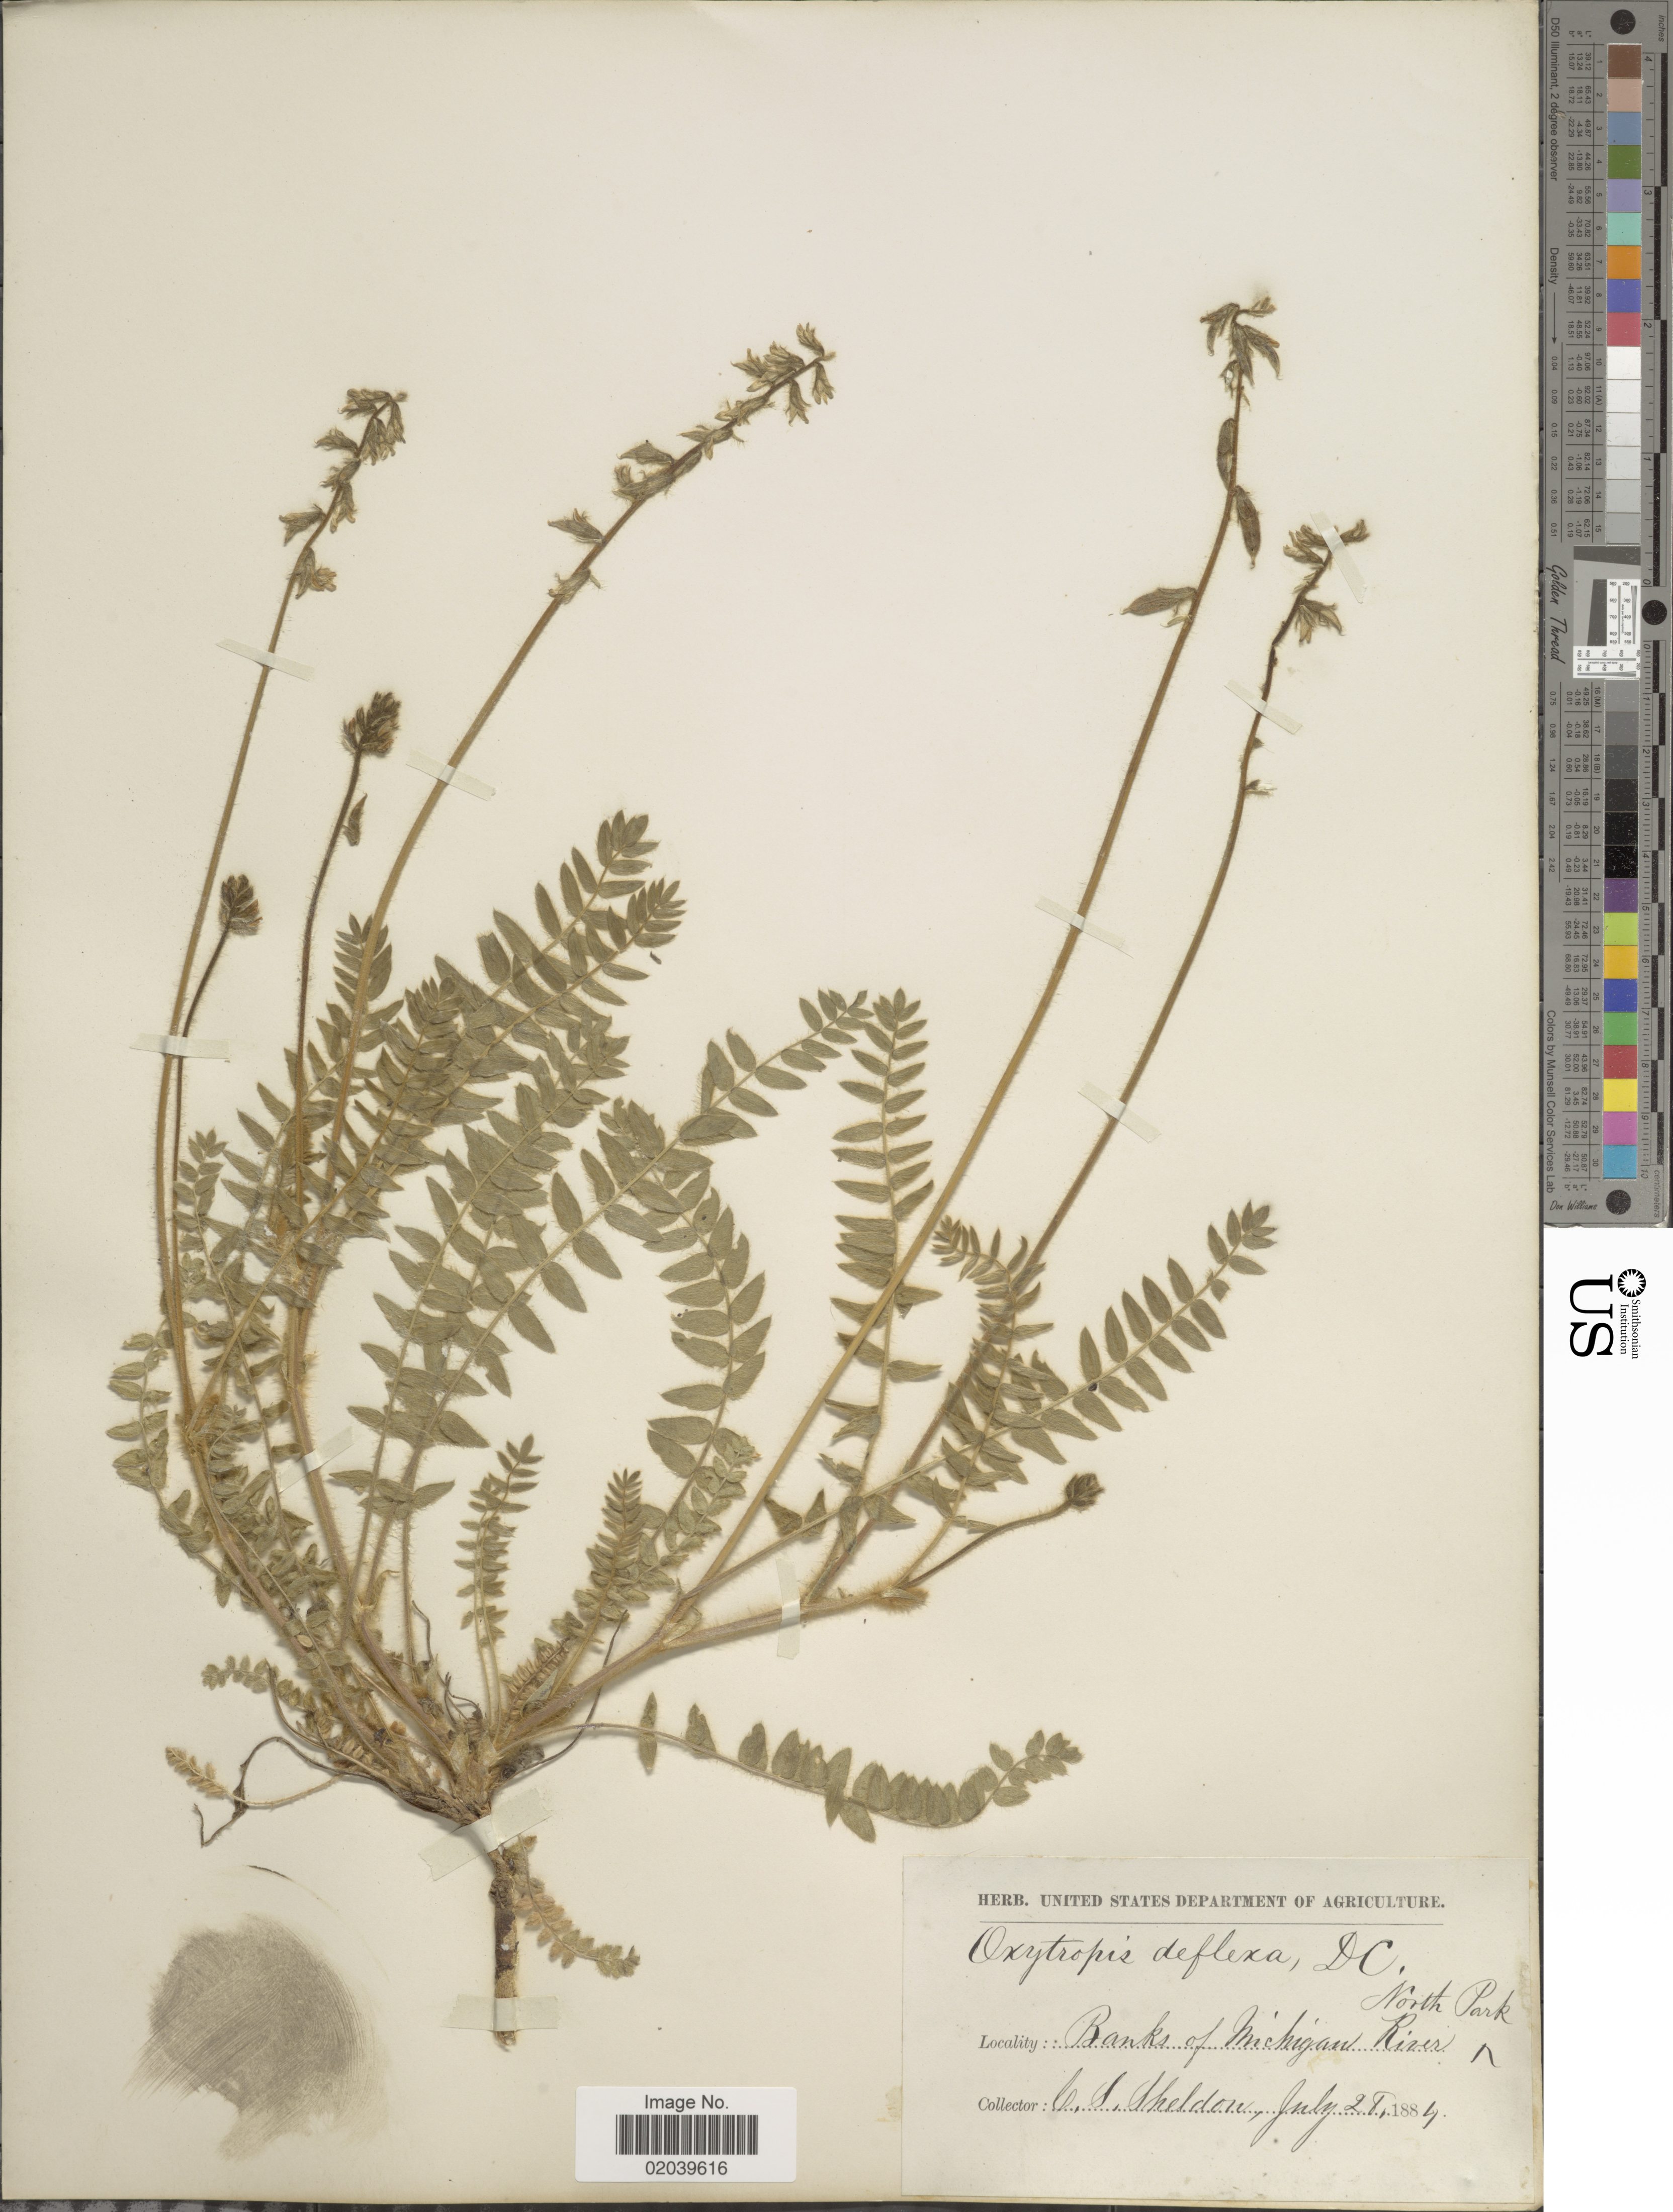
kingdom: Plantae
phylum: Tracheophyta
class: Magnoliopsida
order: Fabales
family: Fabaceae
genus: Oxytropis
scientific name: Oxytropis deflexa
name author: (Pall.) DC.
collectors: C. S. Sheldon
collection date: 1884-07-28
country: United States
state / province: Colorado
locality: North Park, Banks of Michigan River